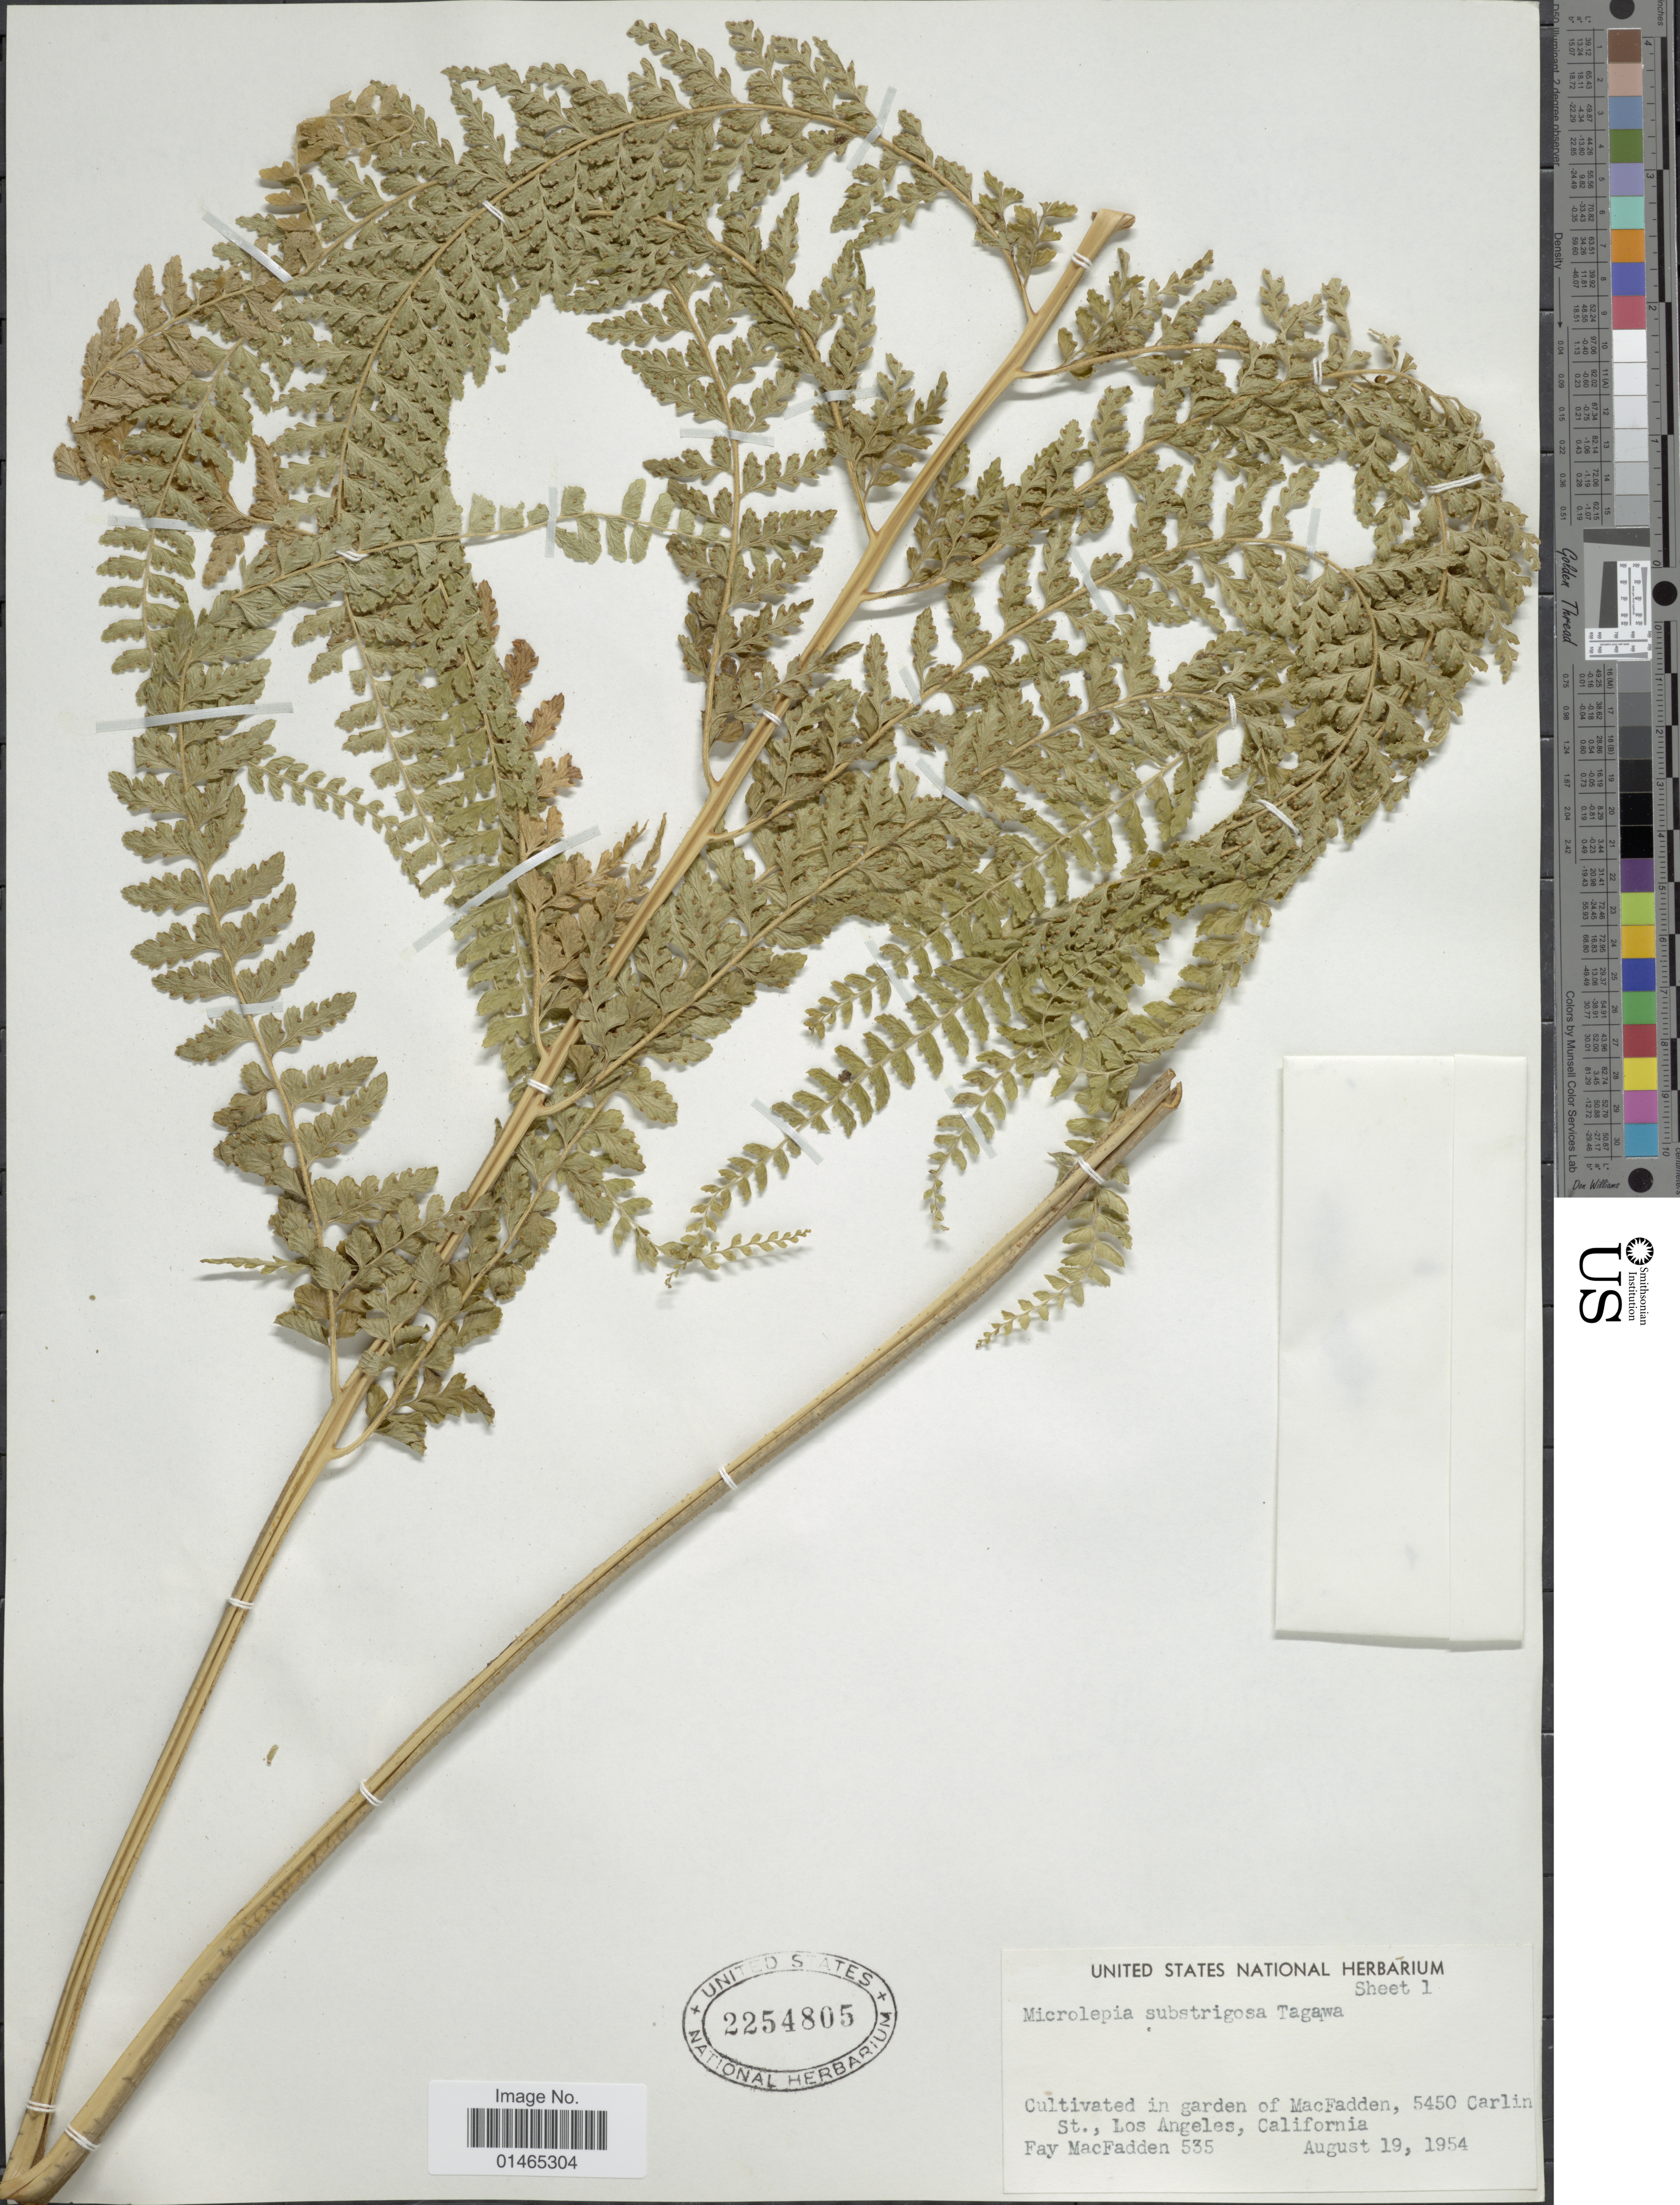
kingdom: Plantae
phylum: Tracheophyta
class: Polypodiopsida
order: Polypodiales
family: Dennstaedtiaceae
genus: Microlepia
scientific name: Microlepia substrigosa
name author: Tagawa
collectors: F. MacFadden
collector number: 535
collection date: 1954-08-19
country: United States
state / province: California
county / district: Los Angeles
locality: Cultivated in garden of MacFadden, 5450 Carlin St., Los Angeles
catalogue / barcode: US 2254805